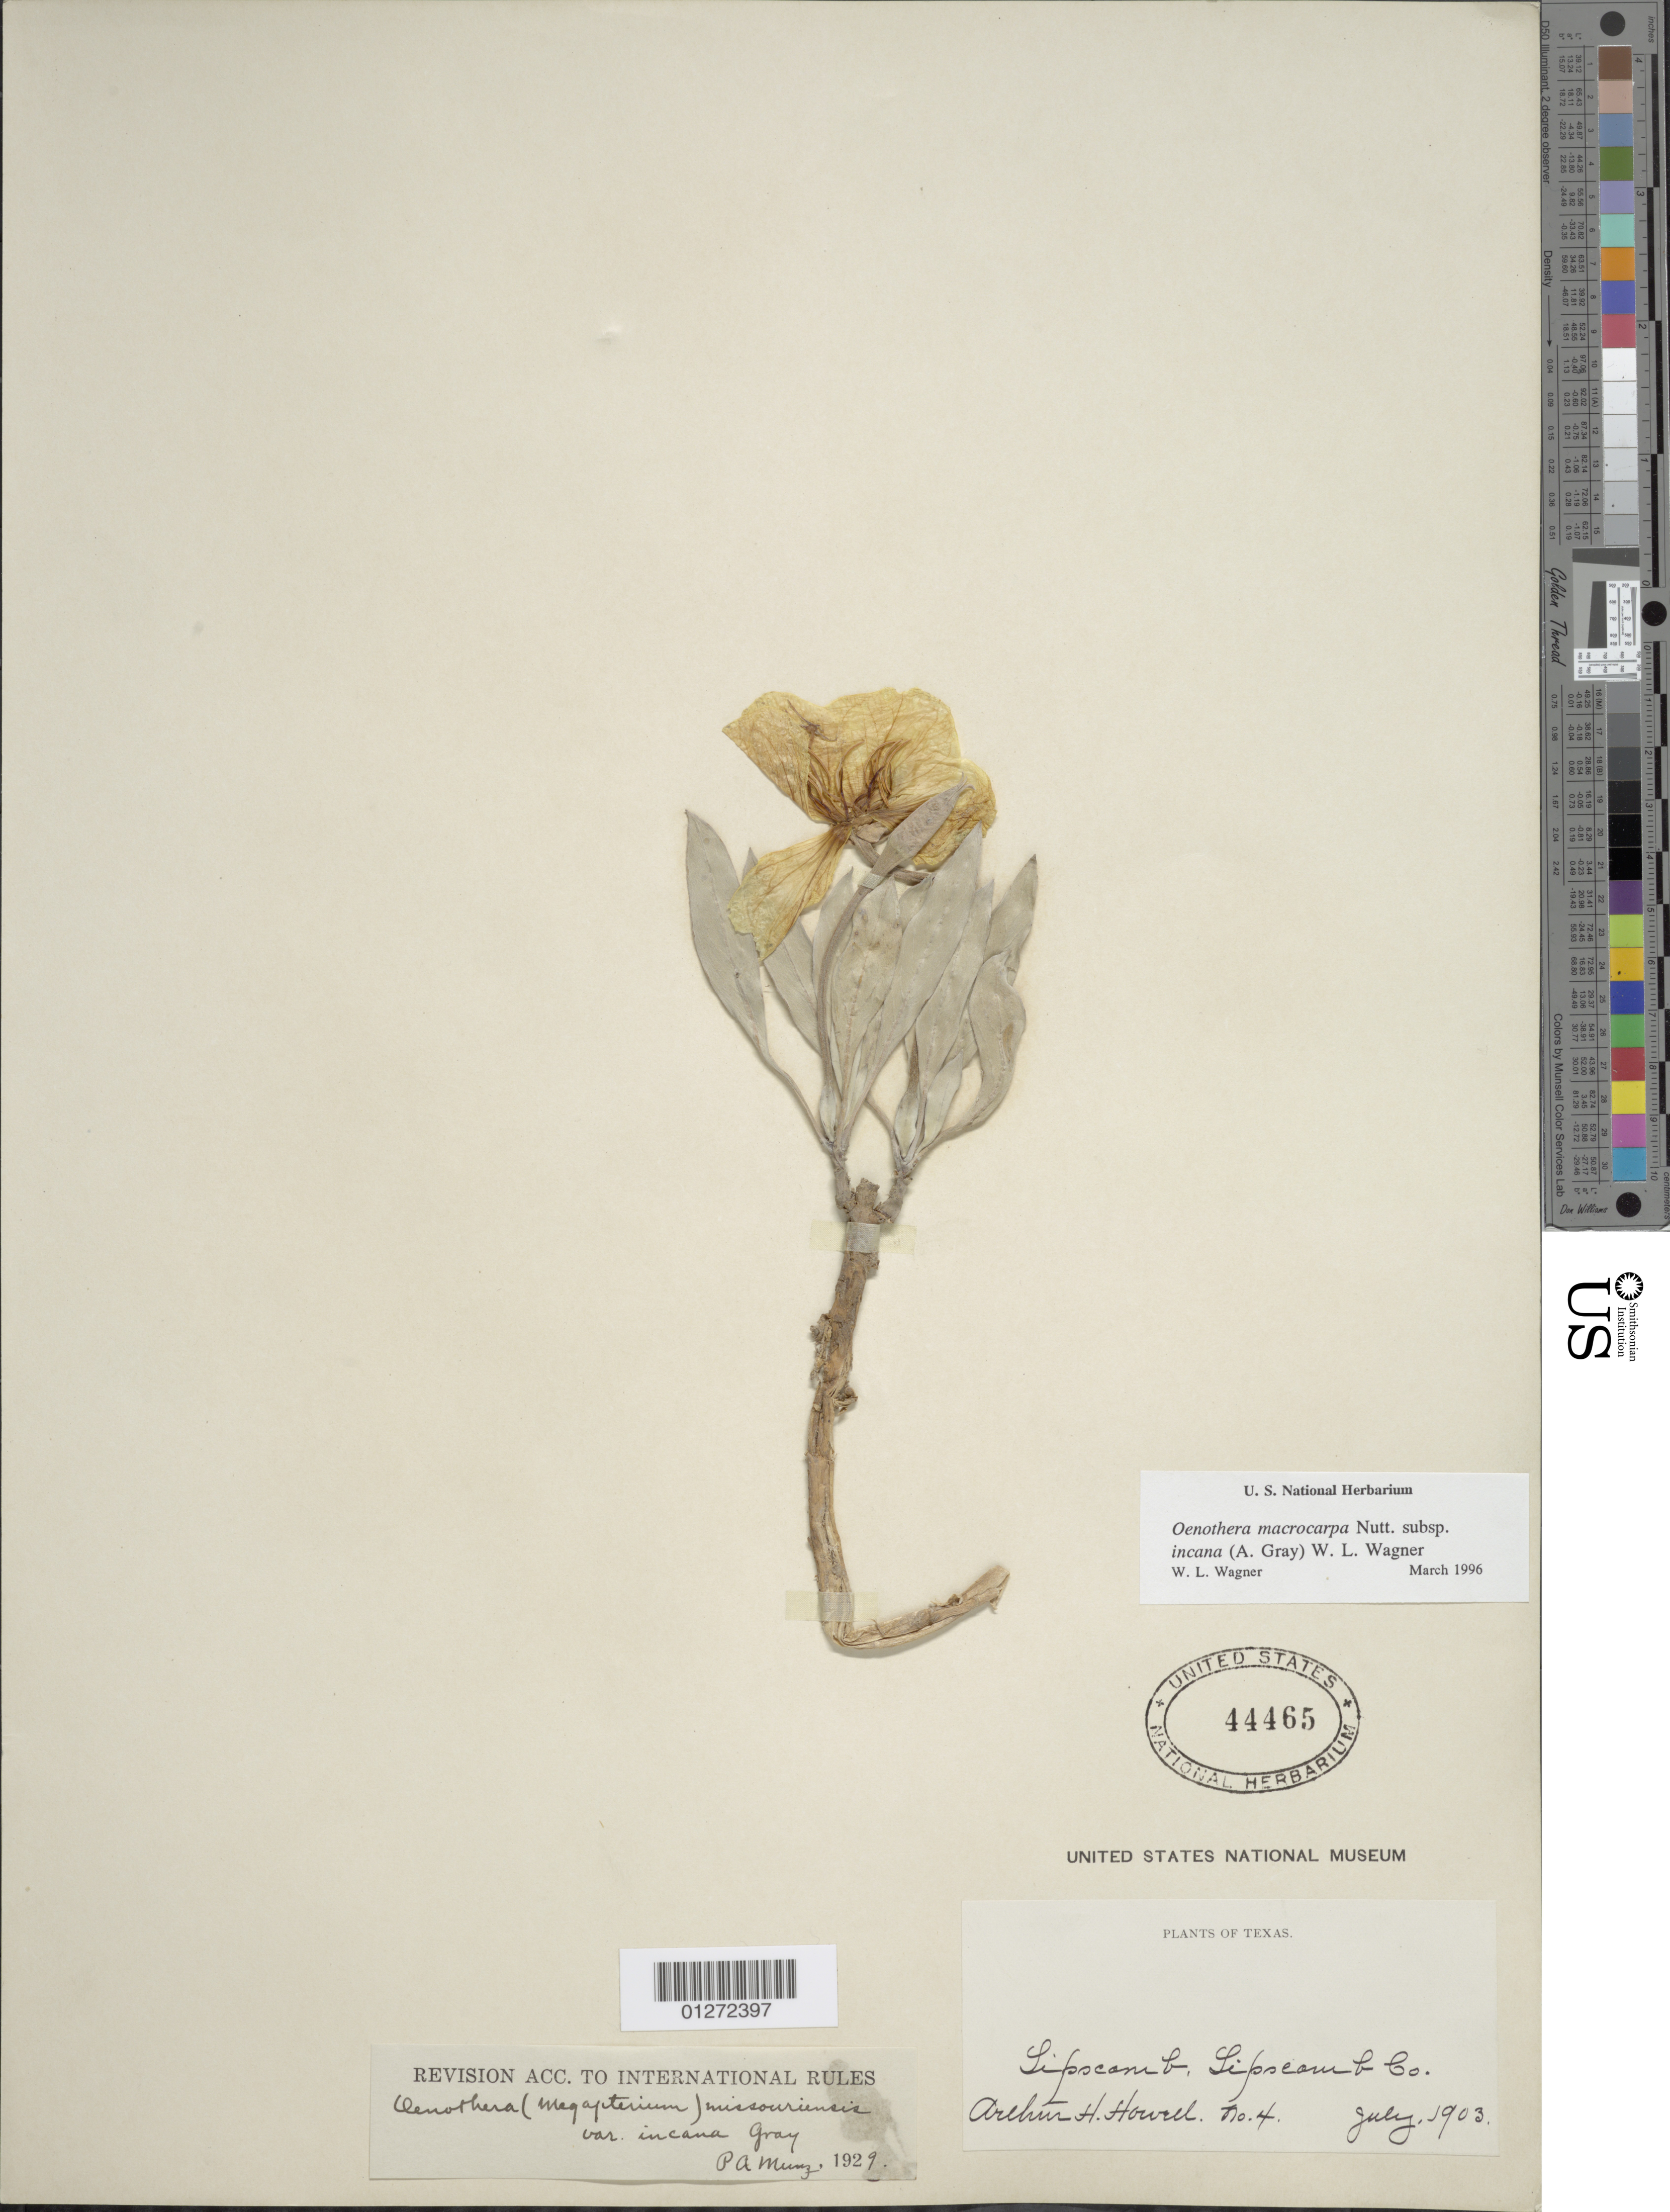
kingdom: Plantae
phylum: Tracheophyta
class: Magnoliopsida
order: Myrtales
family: Onagraceae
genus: Oenothera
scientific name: Oenothera macrocarpa subsp. incana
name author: (A. Gray) W.L. Wagner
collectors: A. H. Howell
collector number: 4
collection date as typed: Jul 1903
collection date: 1903-07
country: United States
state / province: Texas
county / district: Lipscomb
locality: Lipscomb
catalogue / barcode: US 44465